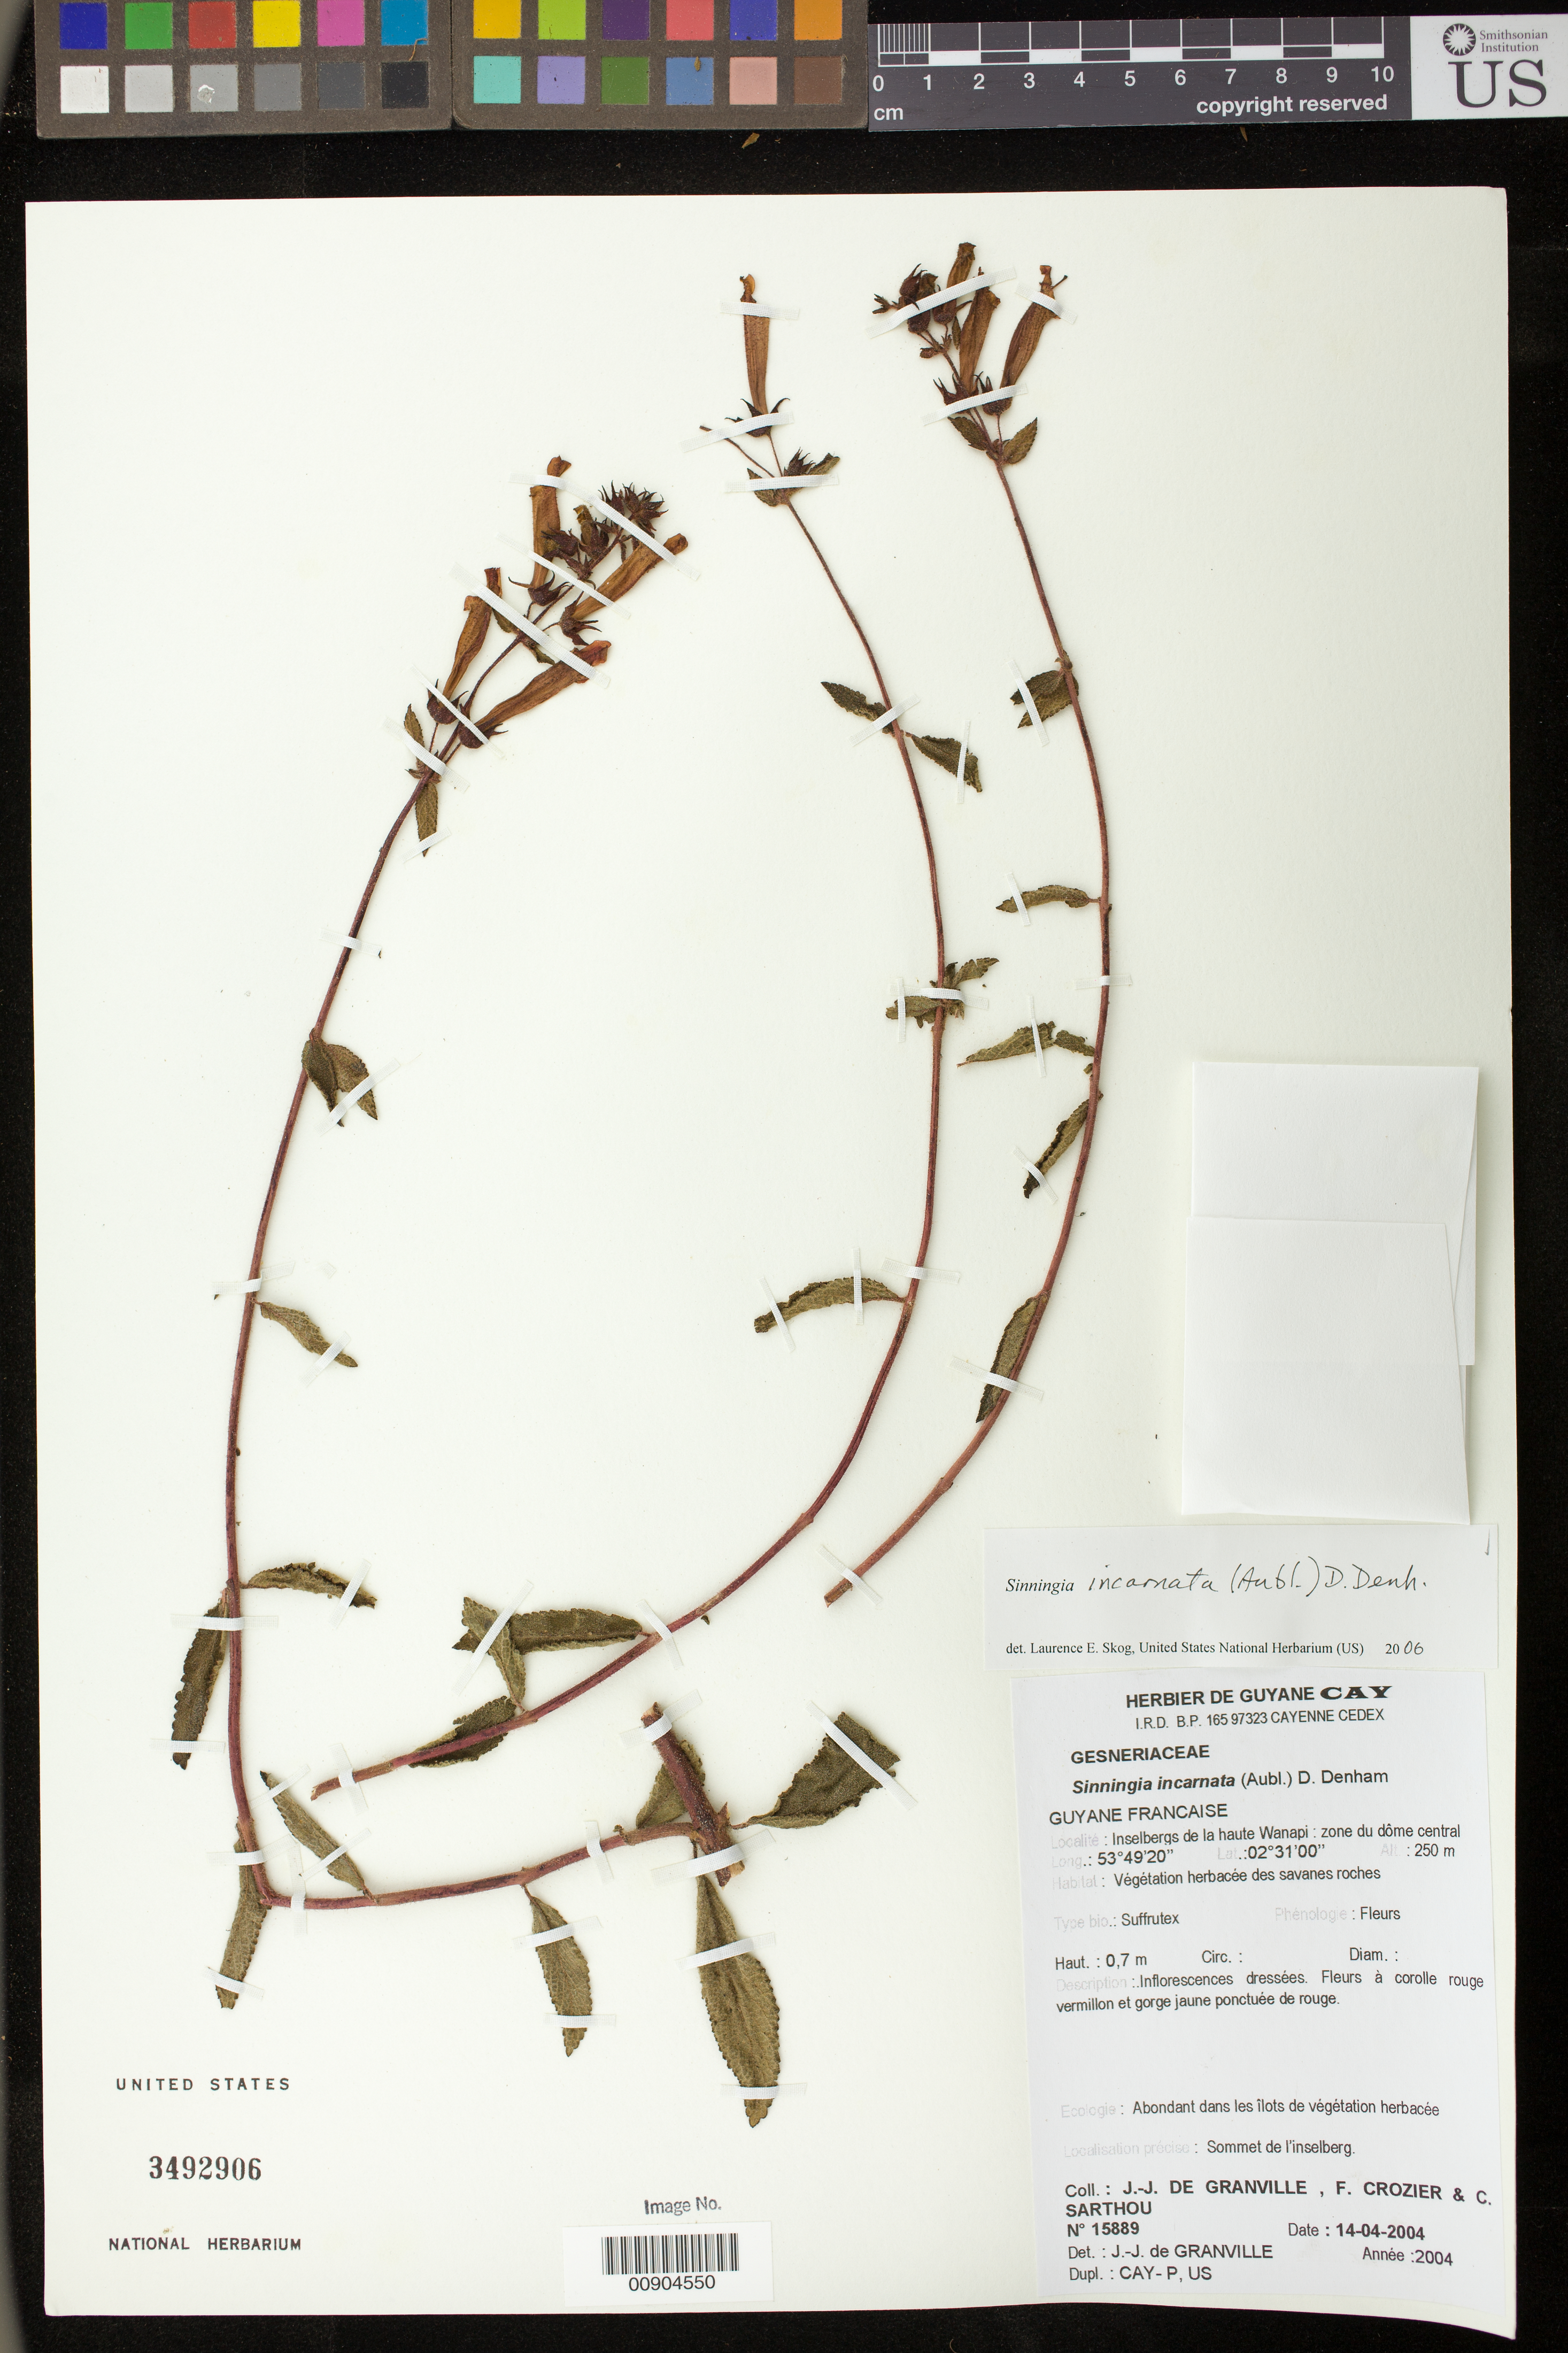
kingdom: Plantae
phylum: Tracheophyta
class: Magnoliopsida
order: Lamiales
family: Gesneriaceae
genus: Sinningia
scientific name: Sinningia incarnata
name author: (Aubl.) D.L. Denham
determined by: Skog, Laurence E.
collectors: J.-J. de Granville, F. Crozier & C. Sarthou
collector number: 15889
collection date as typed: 14 Apr 2004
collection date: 2004-04-14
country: French Guiana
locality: Inselbergs de la haute Wanapi: zone du dome central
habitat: Vegetation herbacée des savanes roches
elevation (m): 250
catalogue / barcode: US 3492906